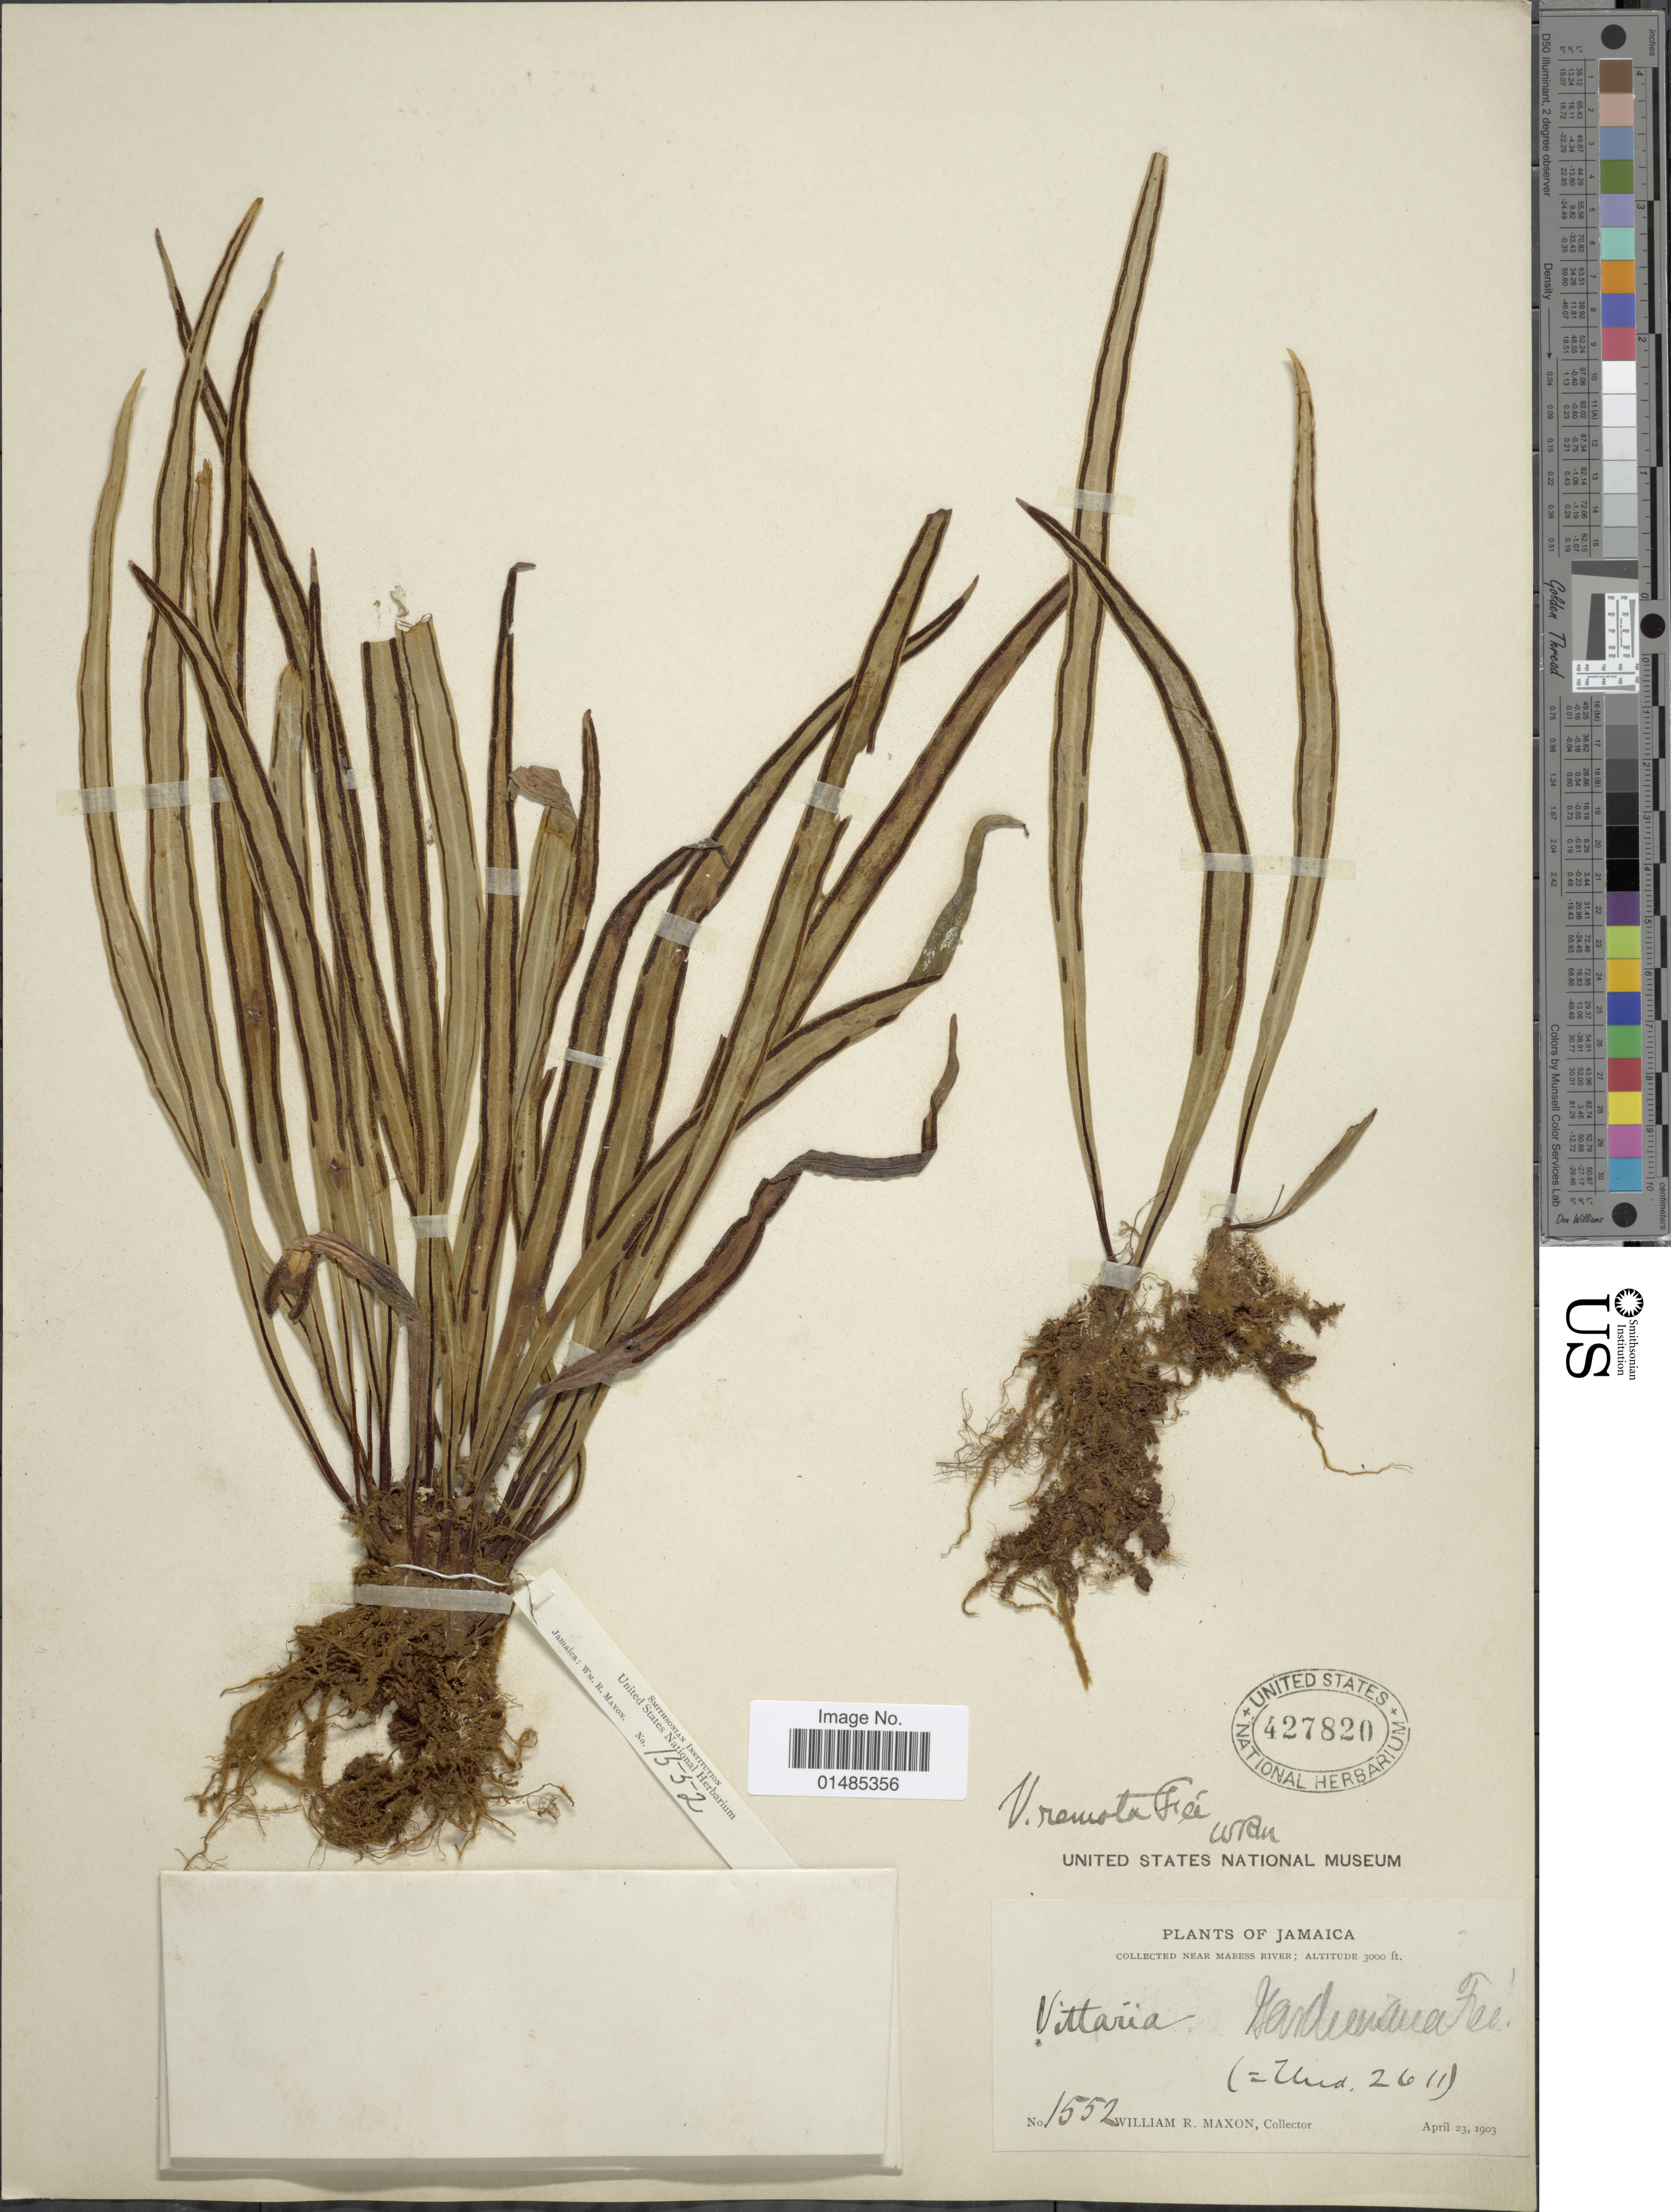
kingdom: Plantae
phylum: Tracheophyta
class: Polypodiopsida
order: Polypodiales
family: Pteridaceae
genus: Radiovittaria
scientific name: Radiovittaria remota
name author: (Fée) E.H. Crane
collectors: W. R. Maxon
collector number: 1552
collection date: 1903-04-23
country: Jamaica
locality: Collected near Mabess River.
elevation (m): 914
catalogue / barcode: US 427820